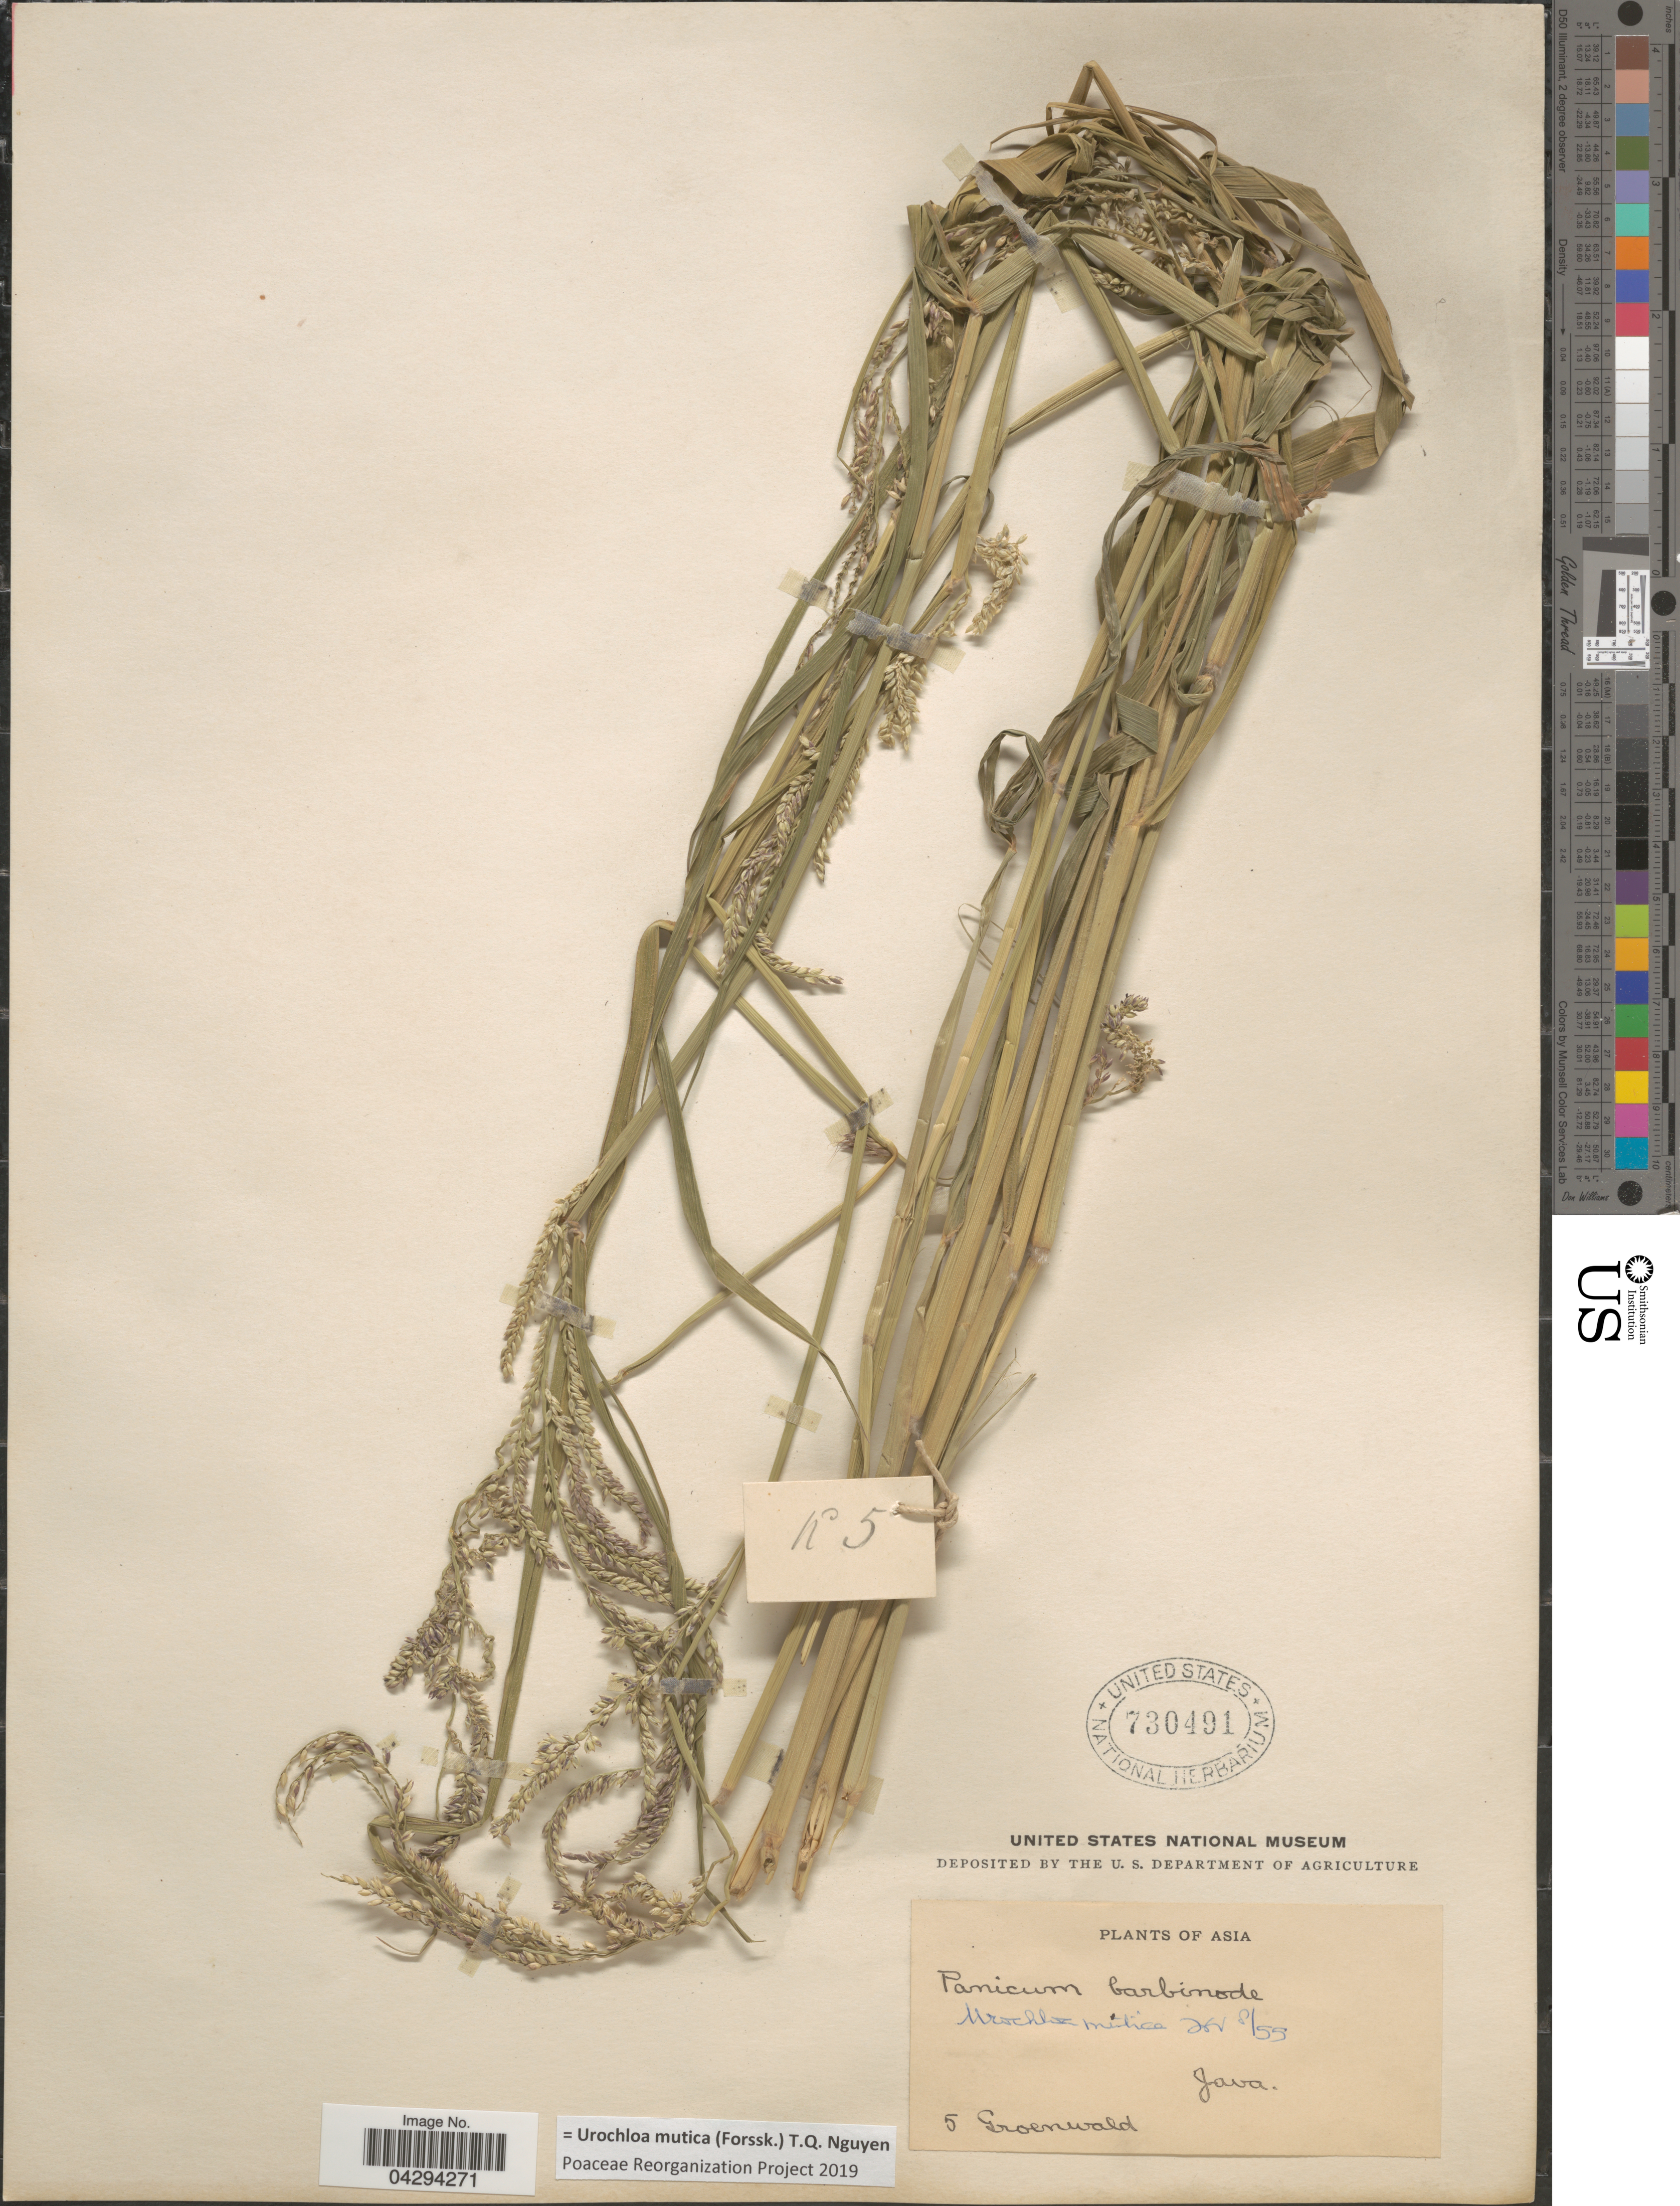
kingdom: Plantae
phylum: Tracheophyta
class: Liliopsida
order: Poales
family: Poaceae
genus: Urochloa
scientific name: Urochloa mutica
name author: (Forssk.) T.Q. Nguyen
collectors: Groenwald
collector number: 5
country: Indonesia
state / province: Java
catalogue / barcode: US 730491